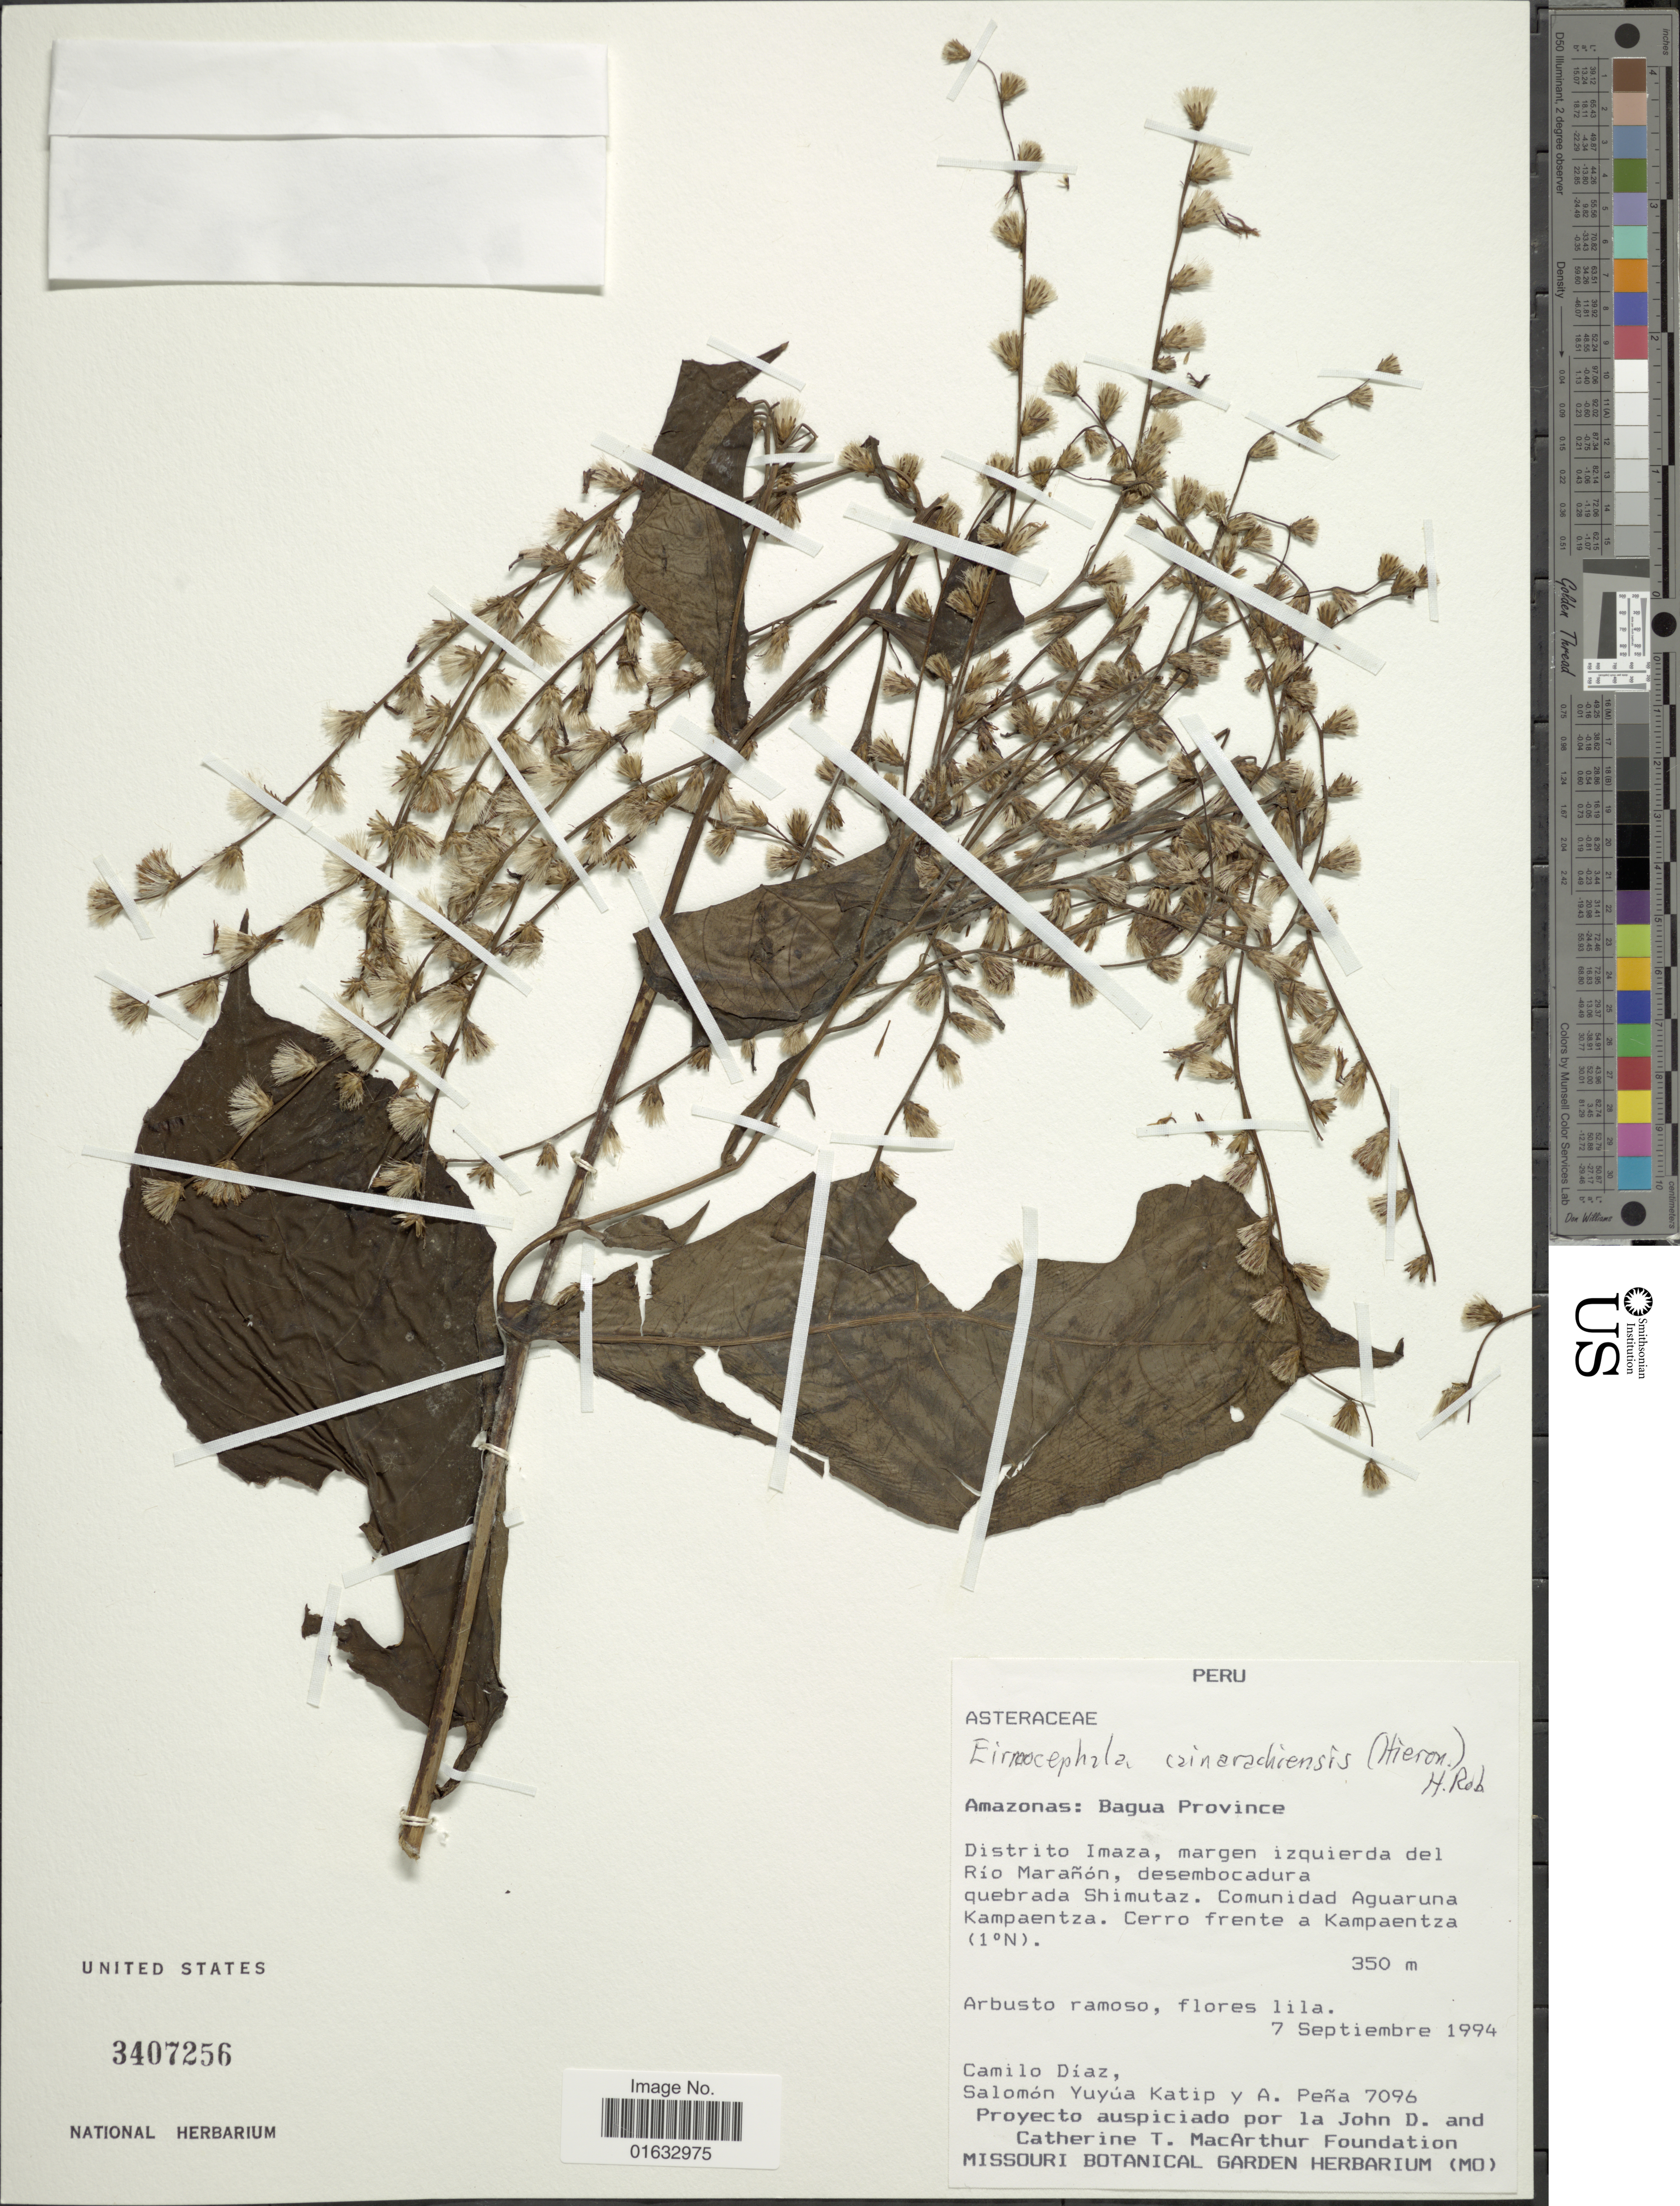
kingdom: Plantae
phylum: Tracheophyta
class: Magnoliopsida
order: Asterales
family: Asteraceae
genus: Eirmocephala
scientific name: Eirmocephala cainarachiensis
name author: (Hieron.) H. Rob.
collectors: C. Díaz, S. Yuyúa Katip & A. Peña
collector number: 7096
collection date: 1994-09-07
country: Peru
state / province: Amazonas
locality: Peru, Amazonas: Bagua Province, Distrito Imaza, margen izquierda del Río Marañ;on, desembocadura quebrada Shimutaz. Comunidad Aguaruna Kampaentza. Cerro frento a Kampaentza.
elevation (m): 350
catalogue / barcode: US 3407256